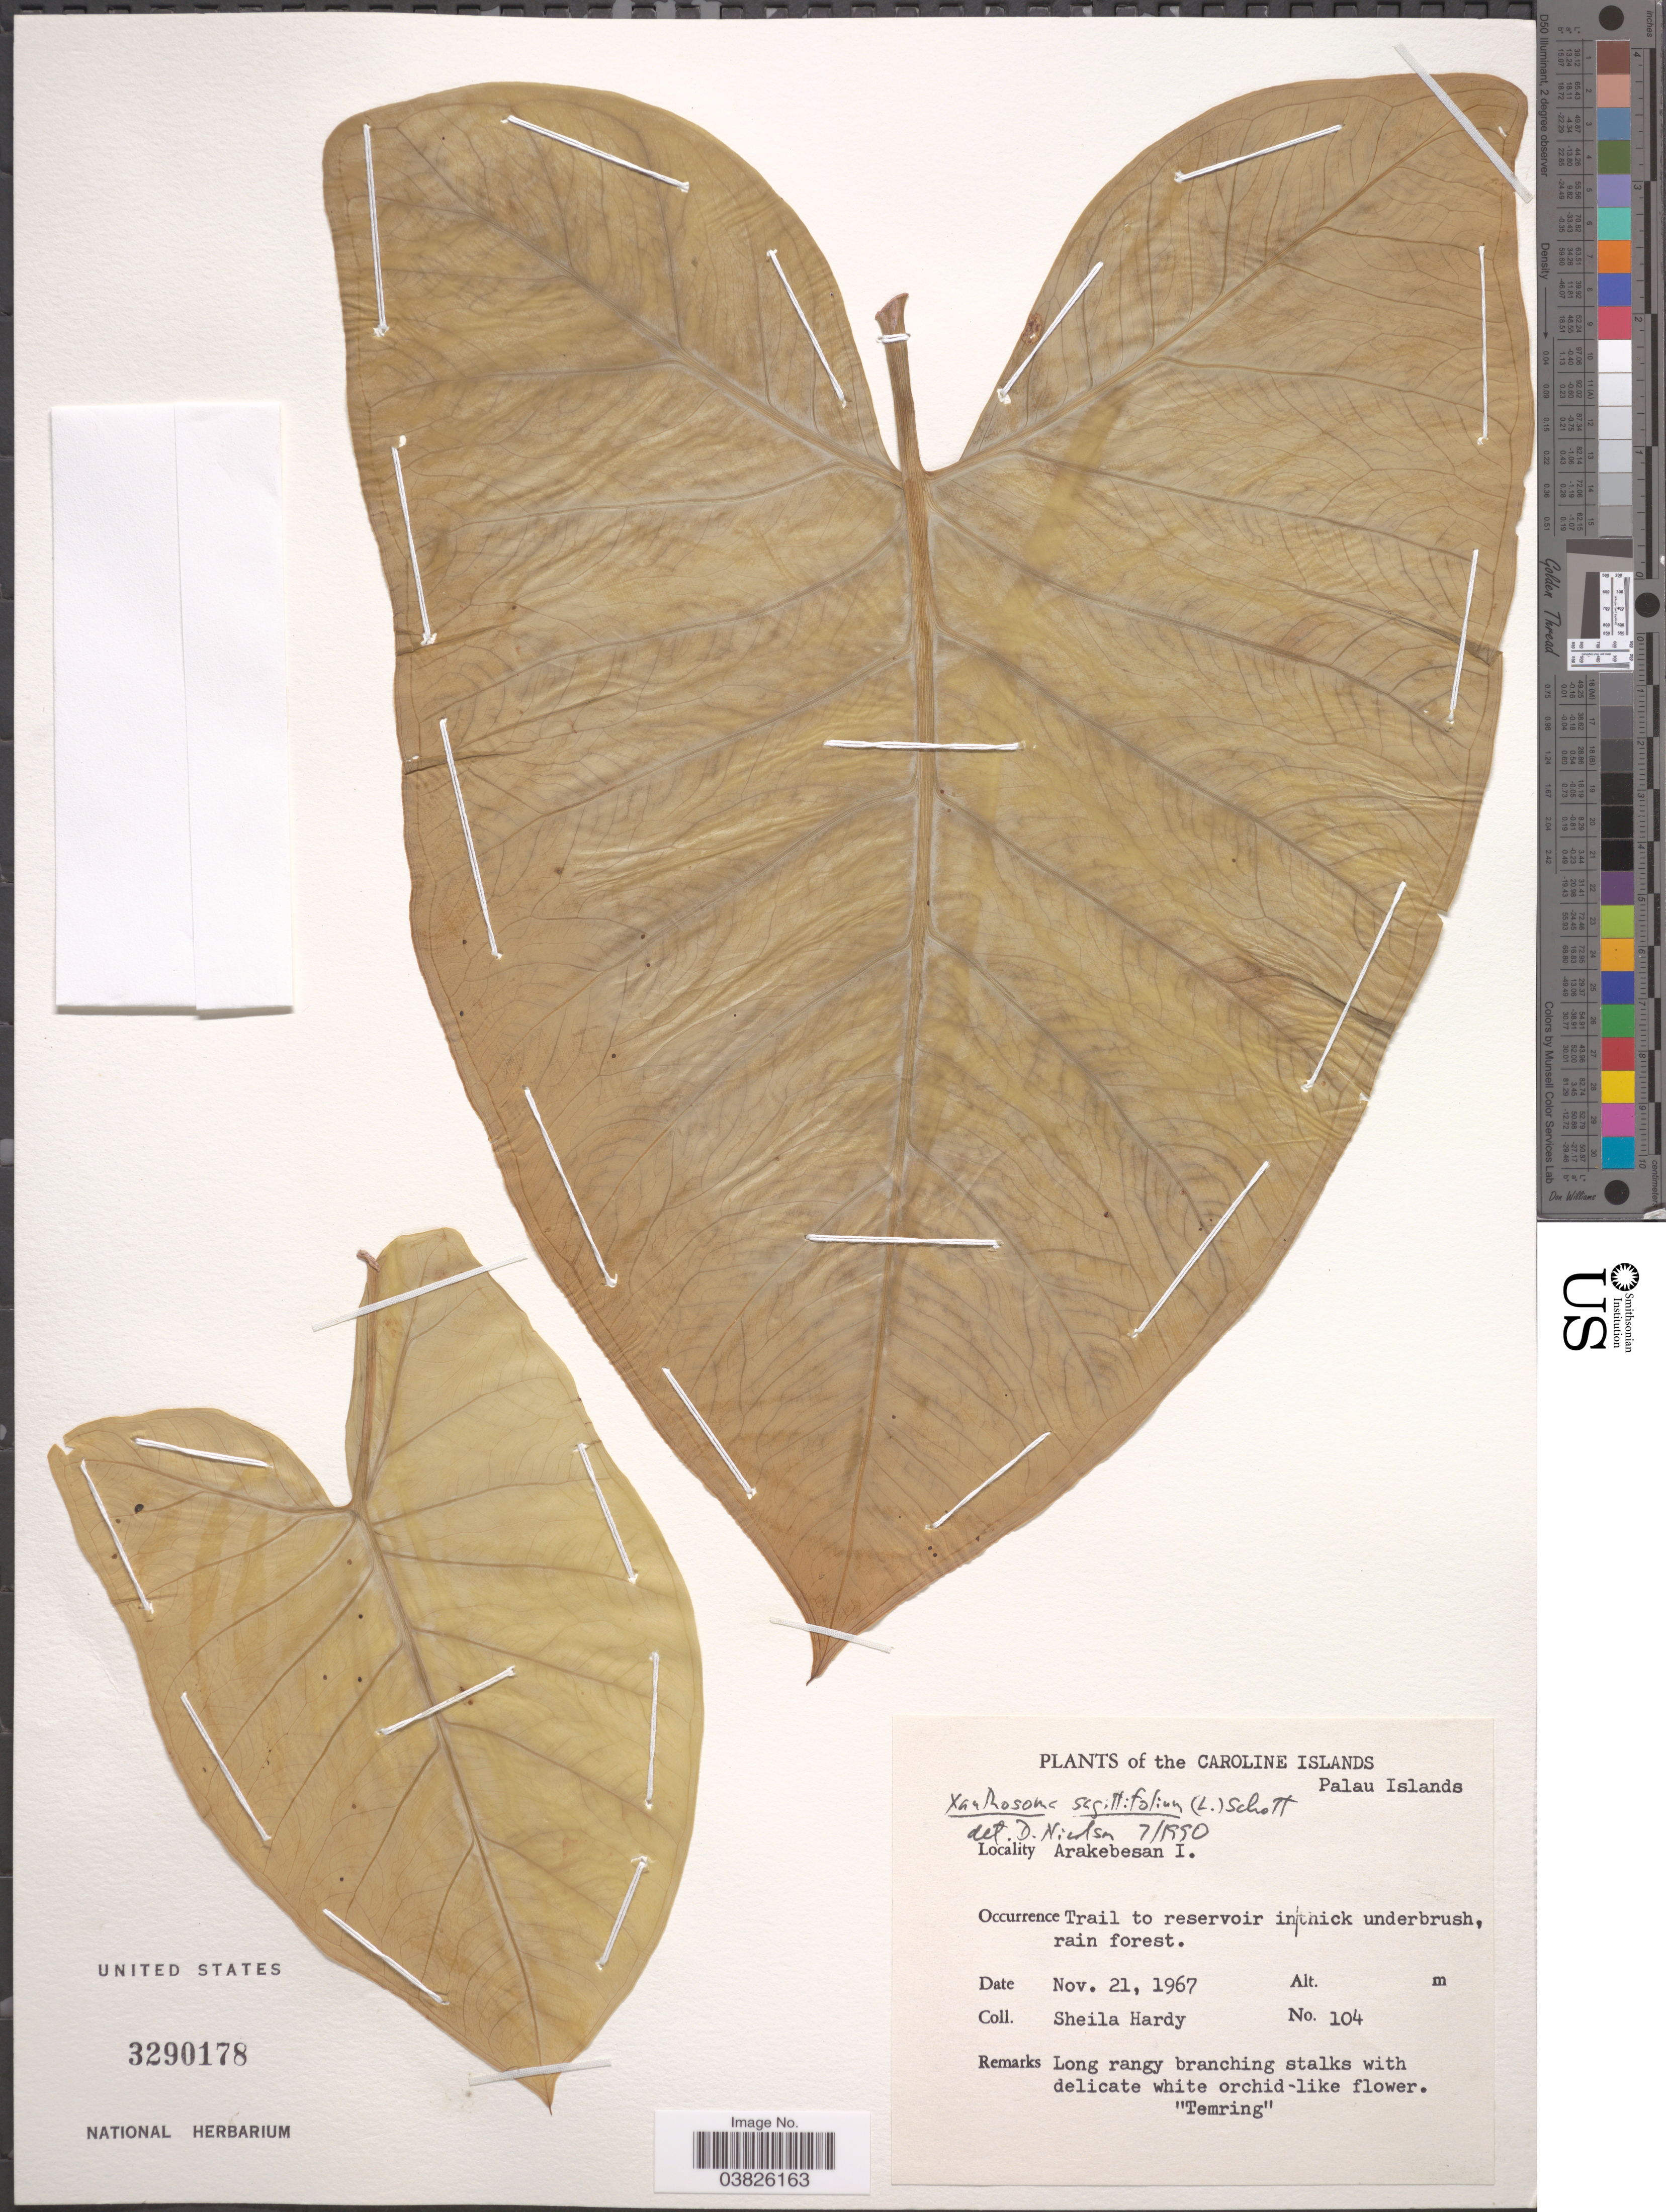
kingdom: Plantae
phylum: Tracheophyta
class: Liliopsida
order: Alismatales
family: Araceae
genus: Xanthosoma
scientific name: Xanthosoma sagittifolium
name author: (L.) Schott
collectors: S. Hardy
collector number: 104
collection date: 1967-11-21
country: Palau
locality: The Caroline Islands. Palau Islands. Arakebesan I. Trail to reservoir.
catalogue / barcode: US 3290178